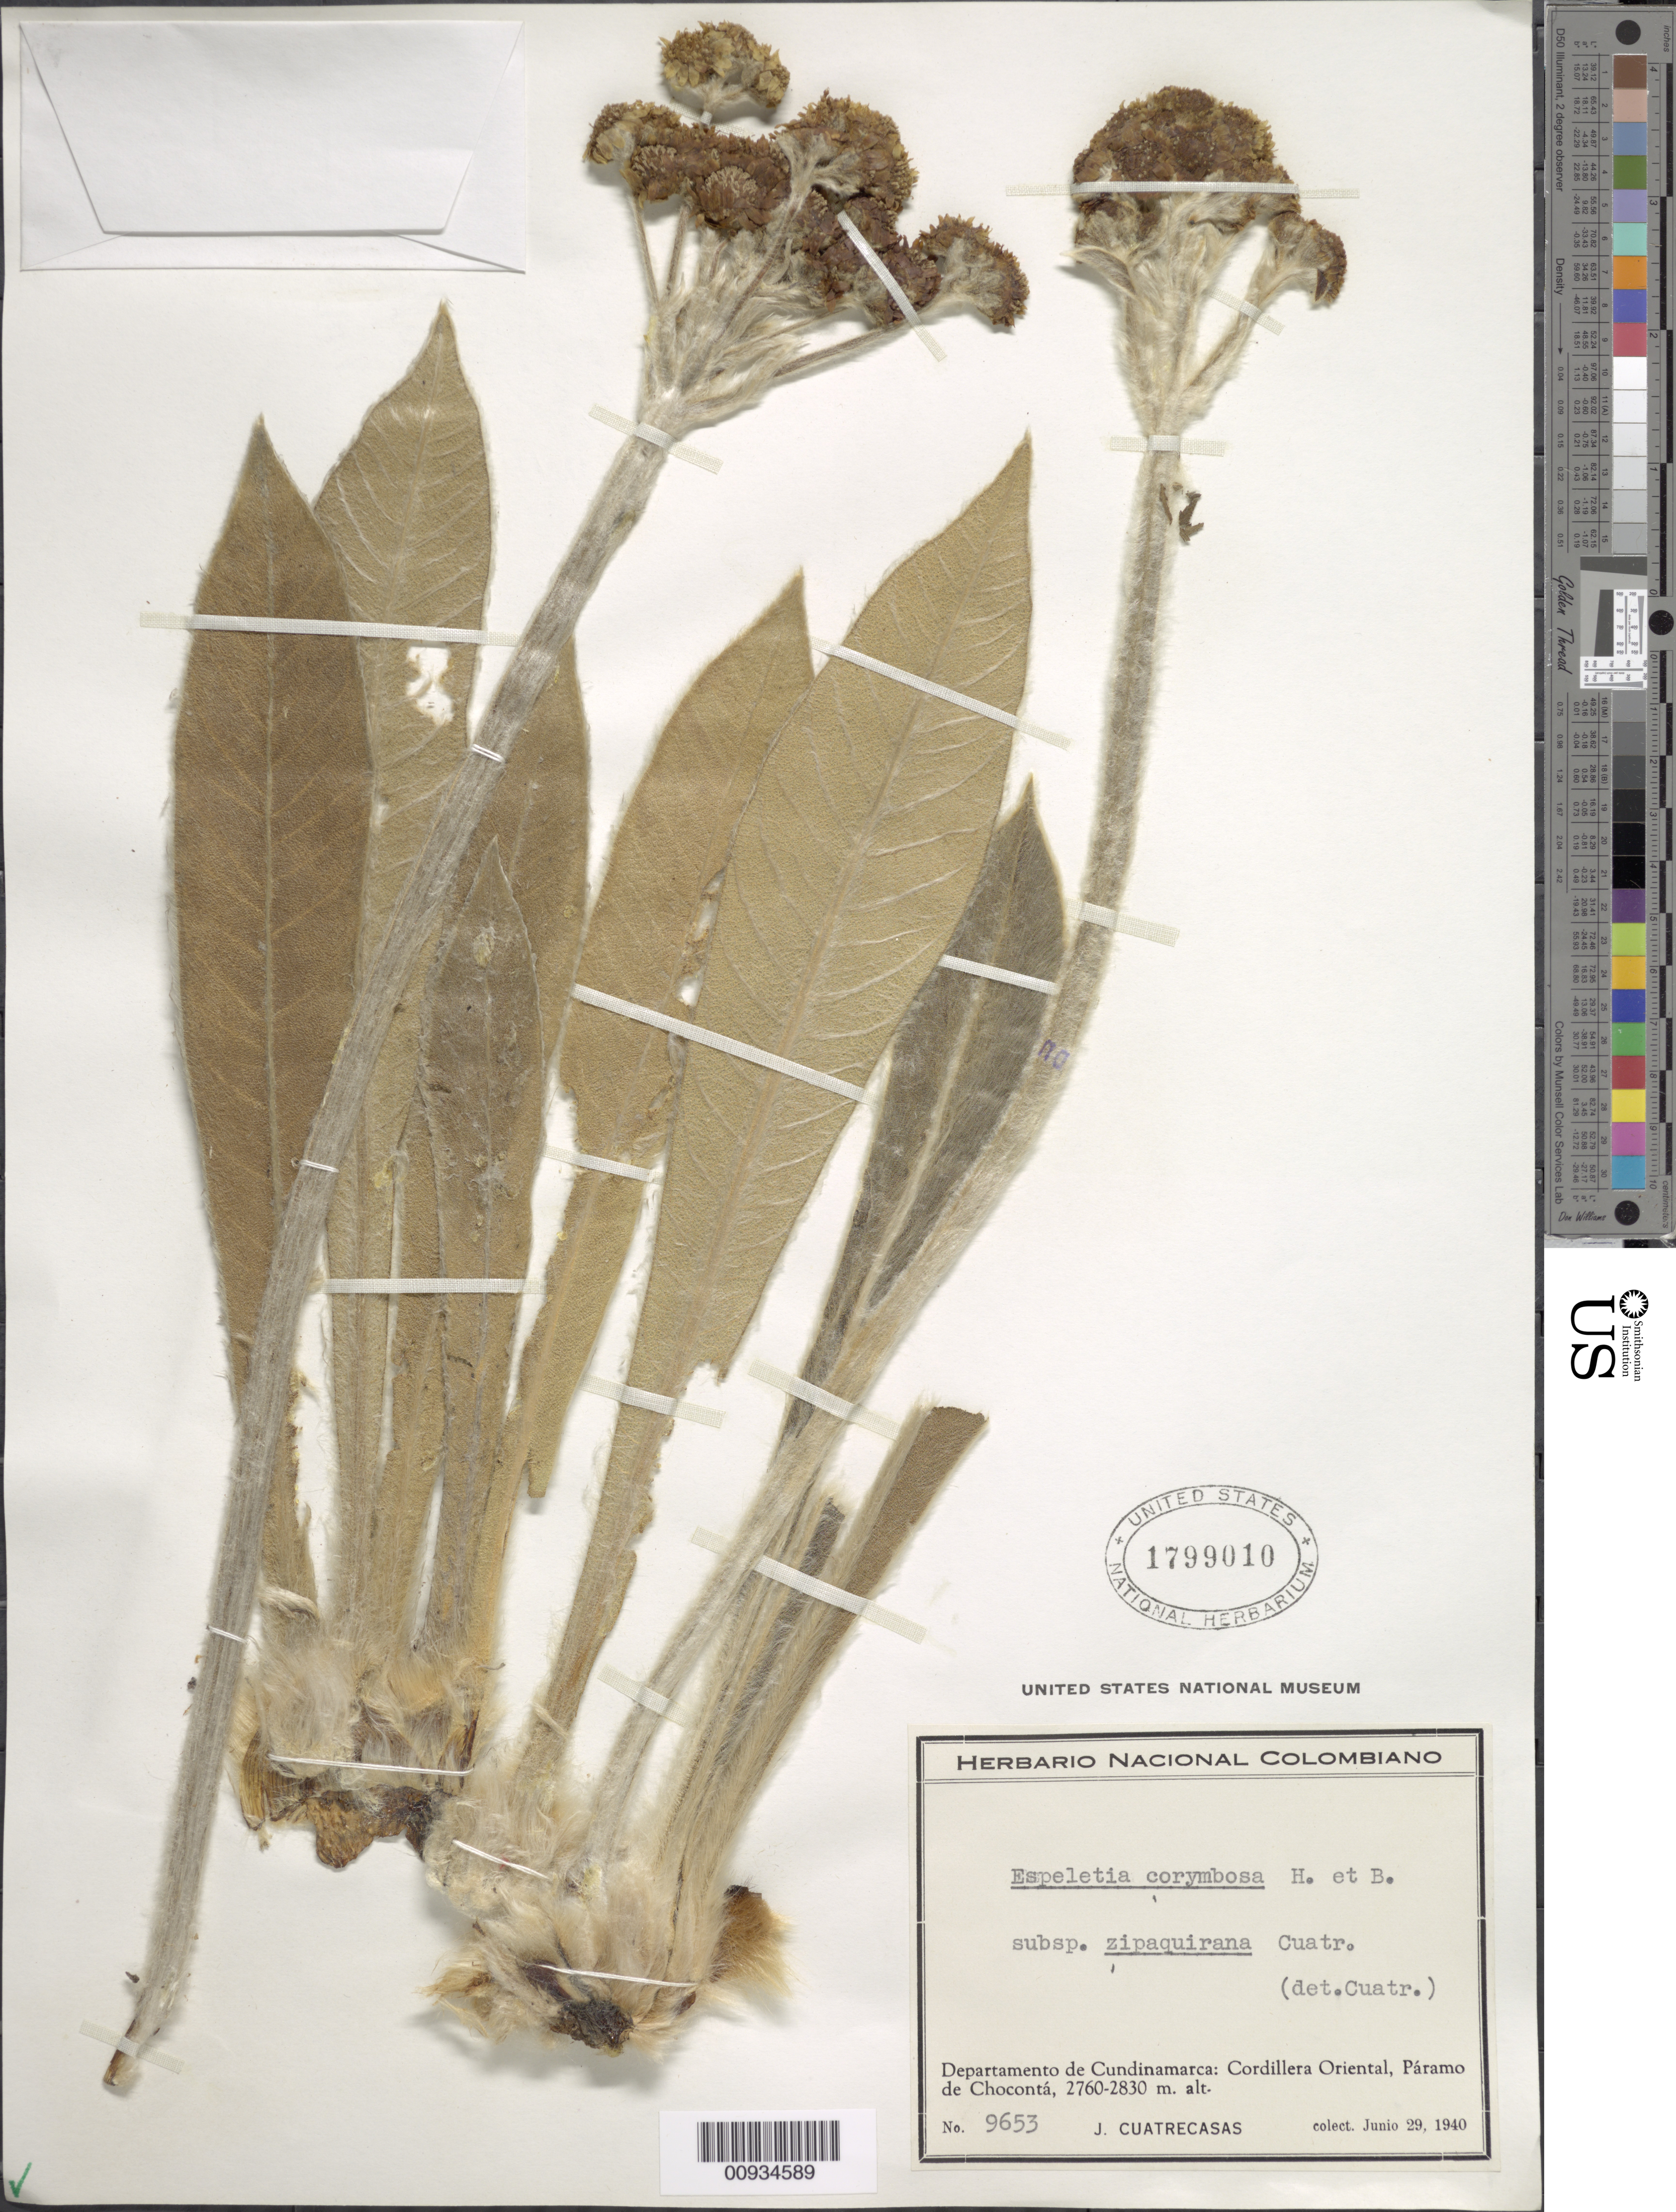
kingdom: Plantae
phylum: Tracheophyta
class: Magnoliopsida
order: Asterales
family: Asteraceae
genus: Espeletiopsis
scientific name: Espeletiopsis corymbosa subsp. zipaquirana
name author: (Cuatrec.) Cuatrec.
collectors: J. Cuatrecasas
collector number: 9653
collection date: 1940-06-29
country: Colombia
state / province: Cundinamarca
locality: Páramo de Chocontá. Cordillera Oriental.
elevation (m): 2760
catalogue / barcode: US 1799010